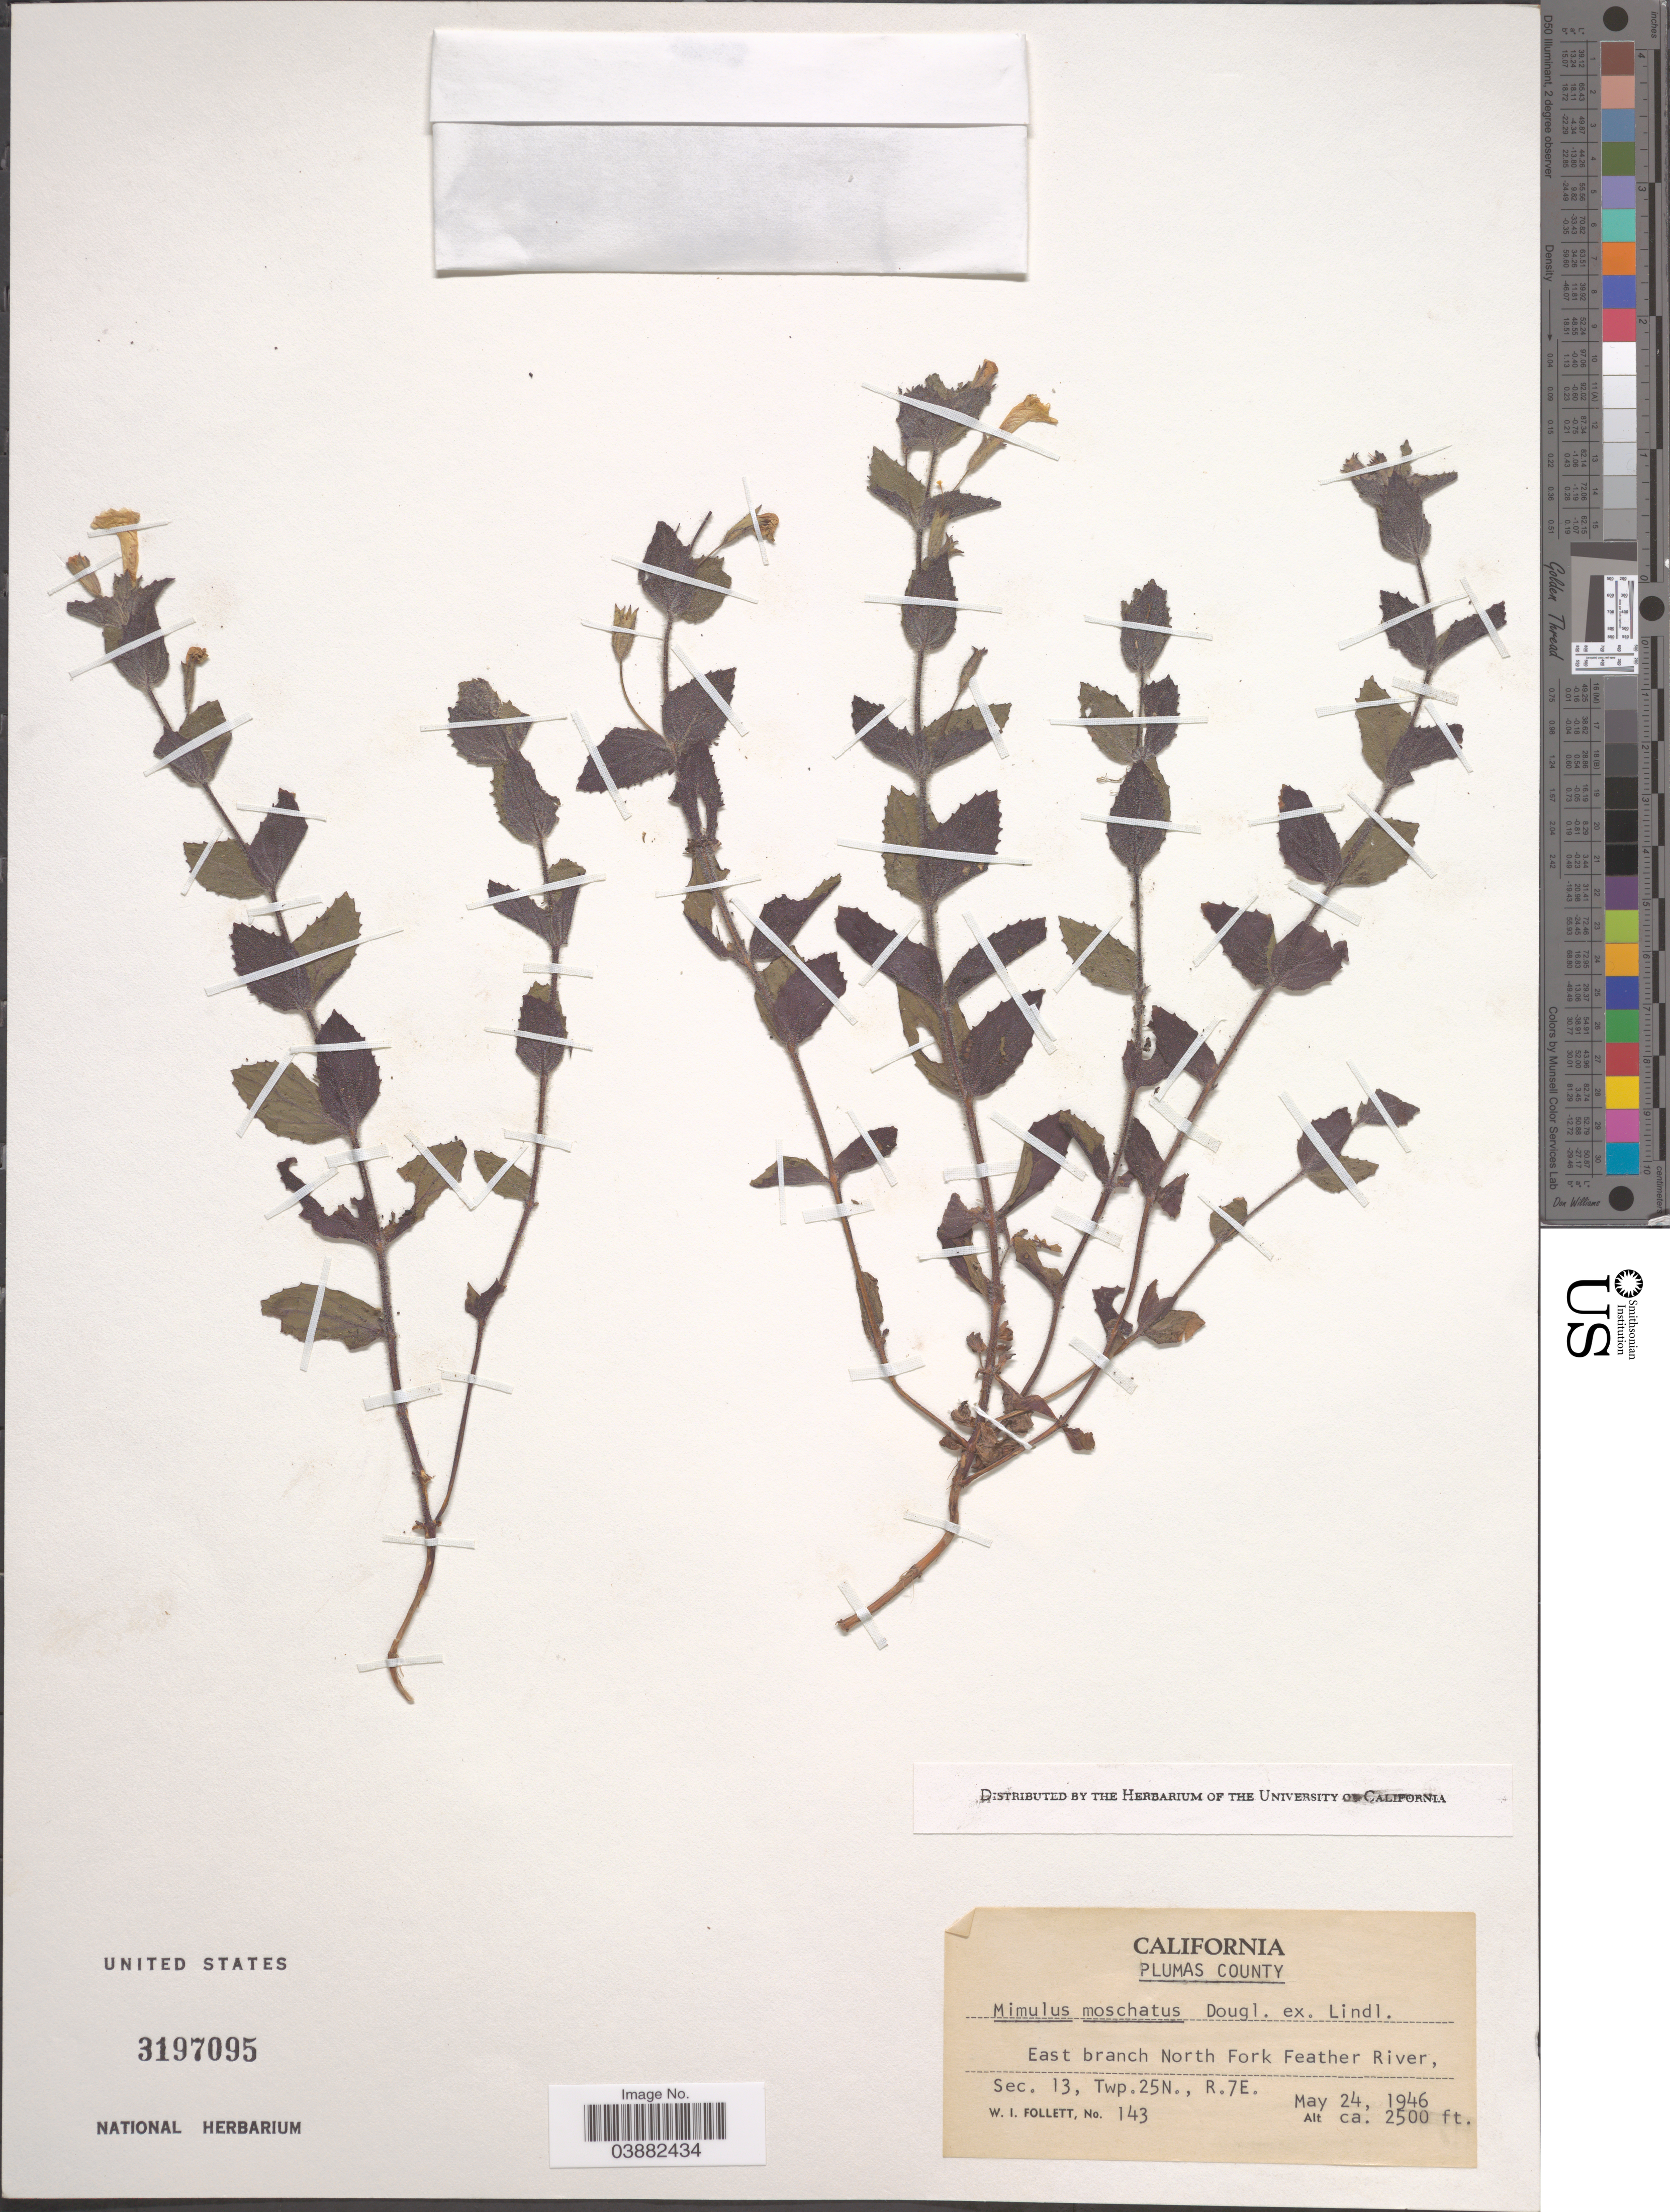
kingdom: Plantae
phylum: Tracheophyta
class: Magnoliopsida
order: Lamiales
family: Phrymaceae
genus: Mimulus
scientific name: Mimulus moschatus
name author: Douglas ex Lindl.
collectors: W. Follett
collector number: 143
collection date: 1946-05-24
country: United States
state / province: California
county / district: Plumas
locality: Plumas County. East branch North Fork Feather River, Sec. 13, Twp.25N., R.7E.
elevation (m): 762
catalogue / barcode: US 3197095